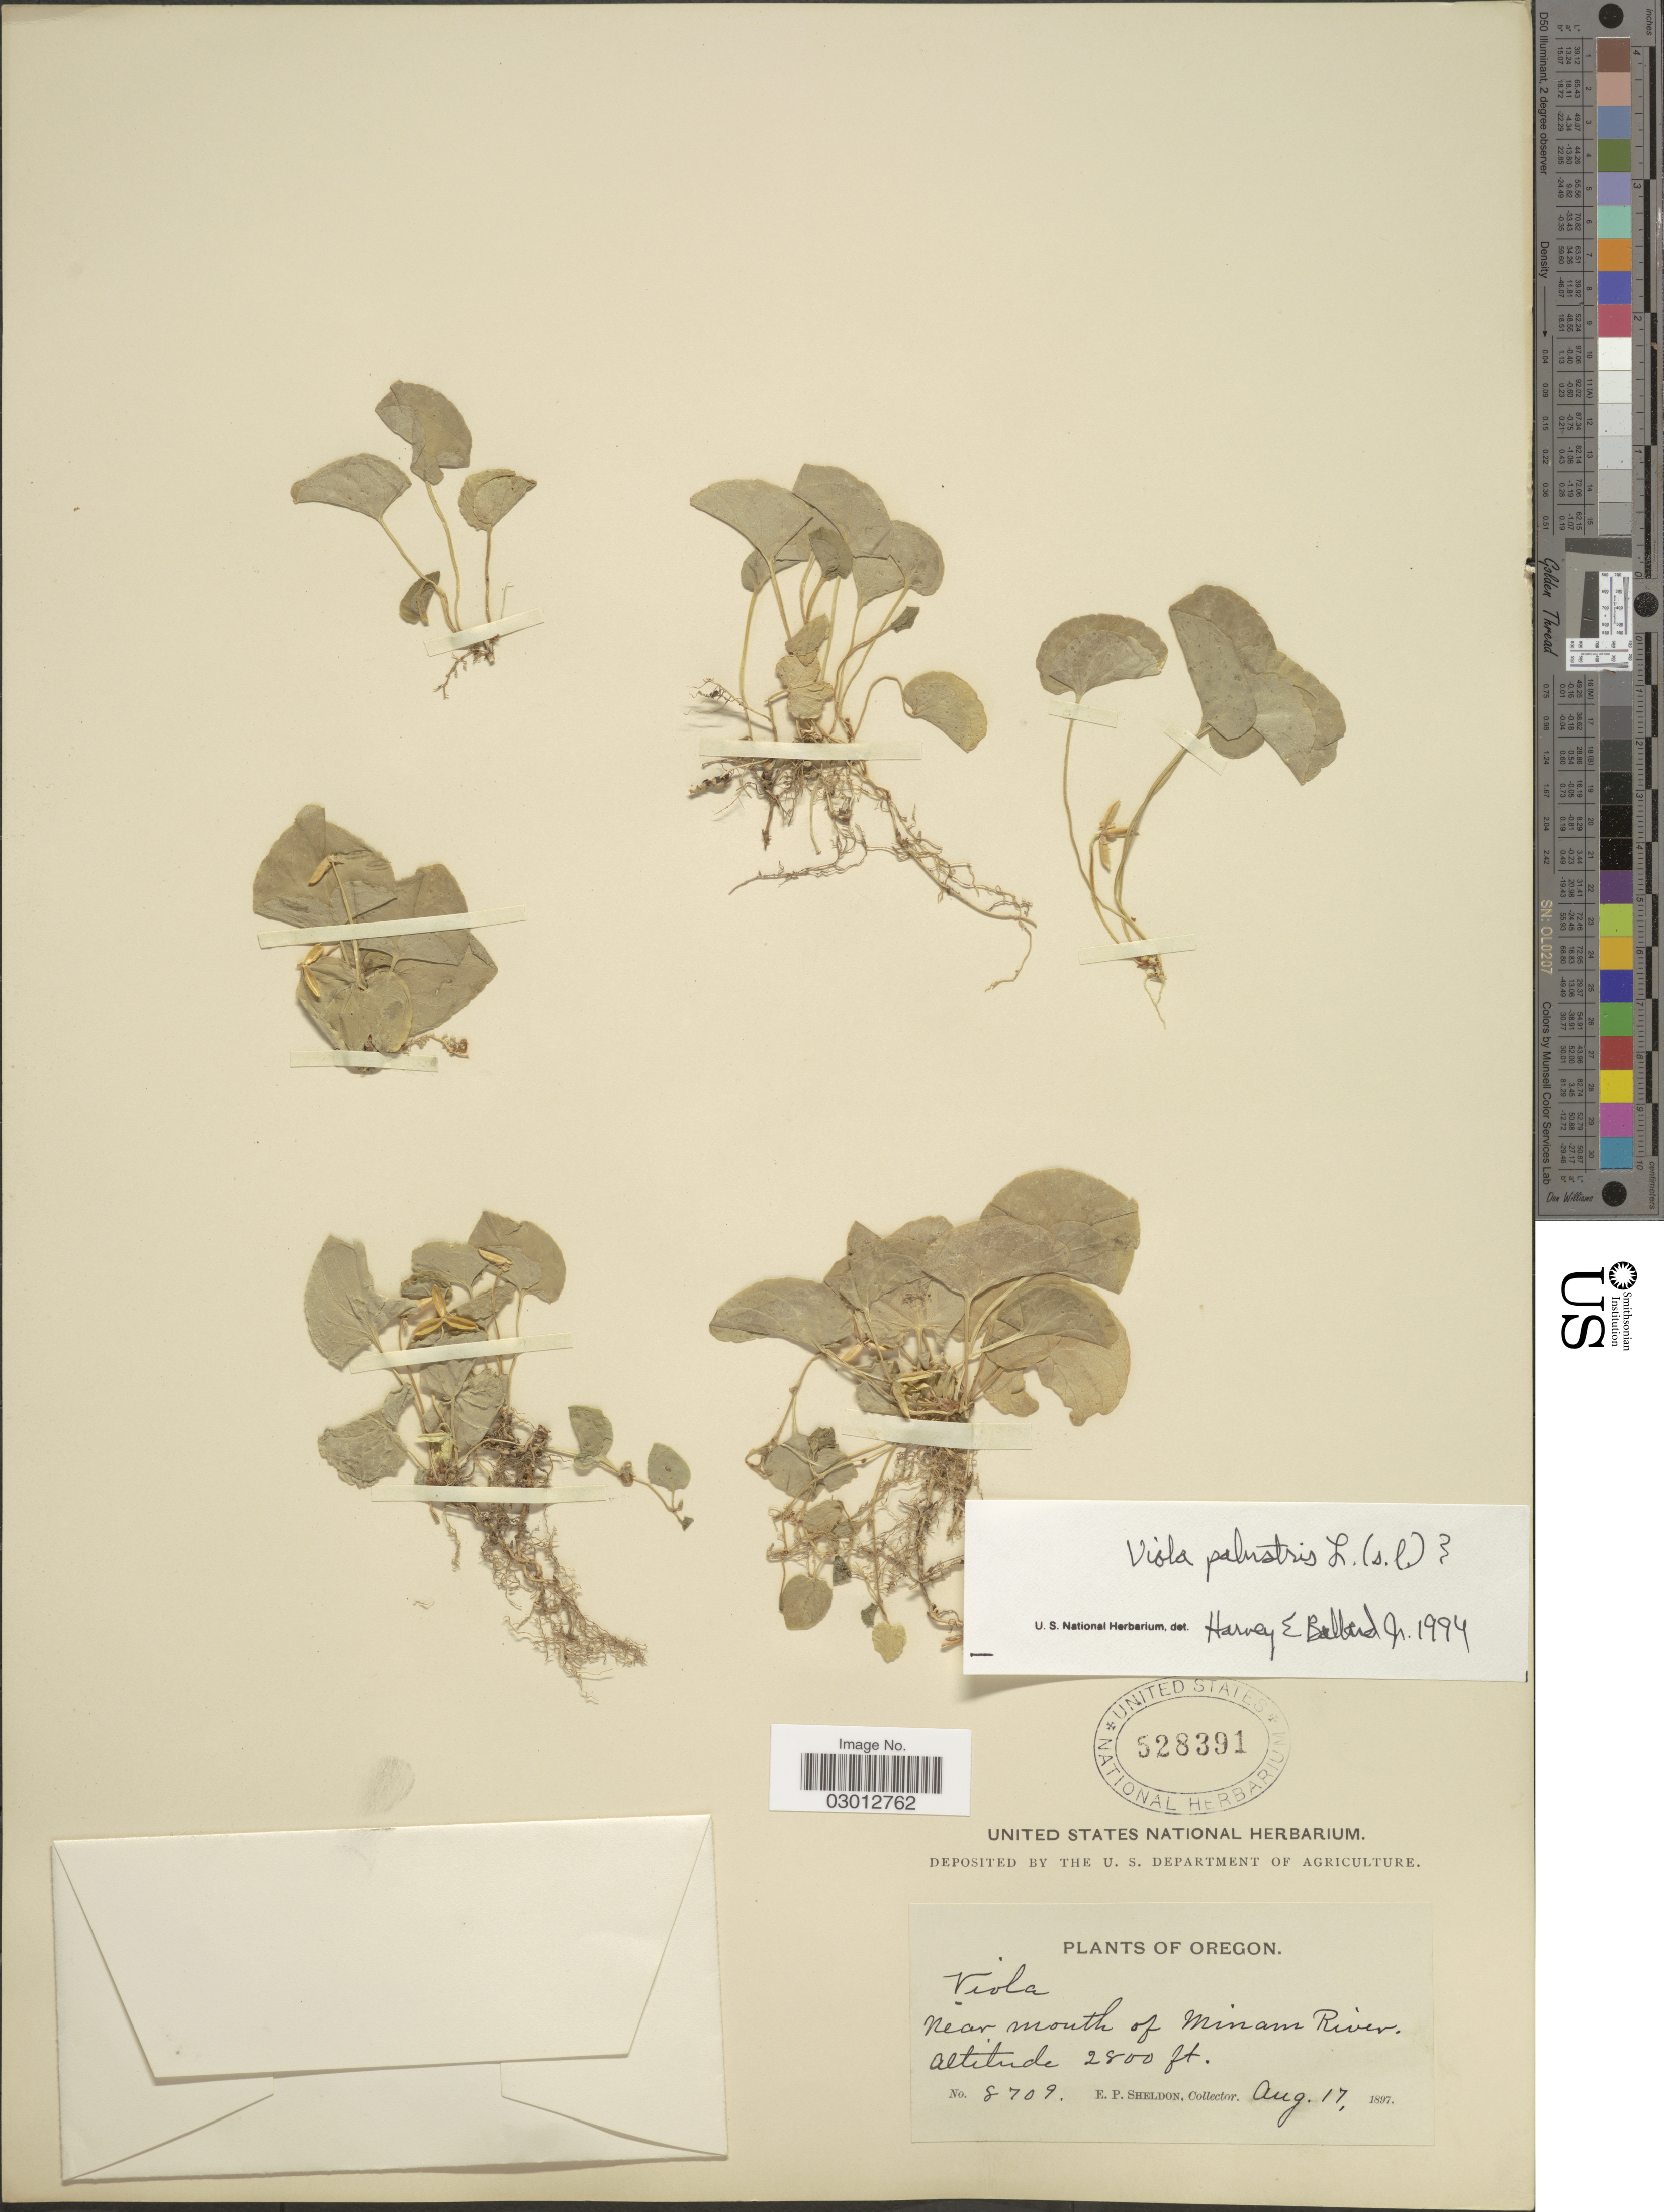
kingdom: Plantae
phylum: Tracheophyta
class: Magnoliopsida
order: Malpighiales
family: Violaceae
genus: Viola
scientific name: Viola palustris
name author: L.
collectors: E. P. Sheldon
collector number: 8709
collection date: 1897-08-17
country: United States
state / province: Oregon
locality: Near mouth of Minam River.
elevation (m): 853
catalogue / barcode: US 528391